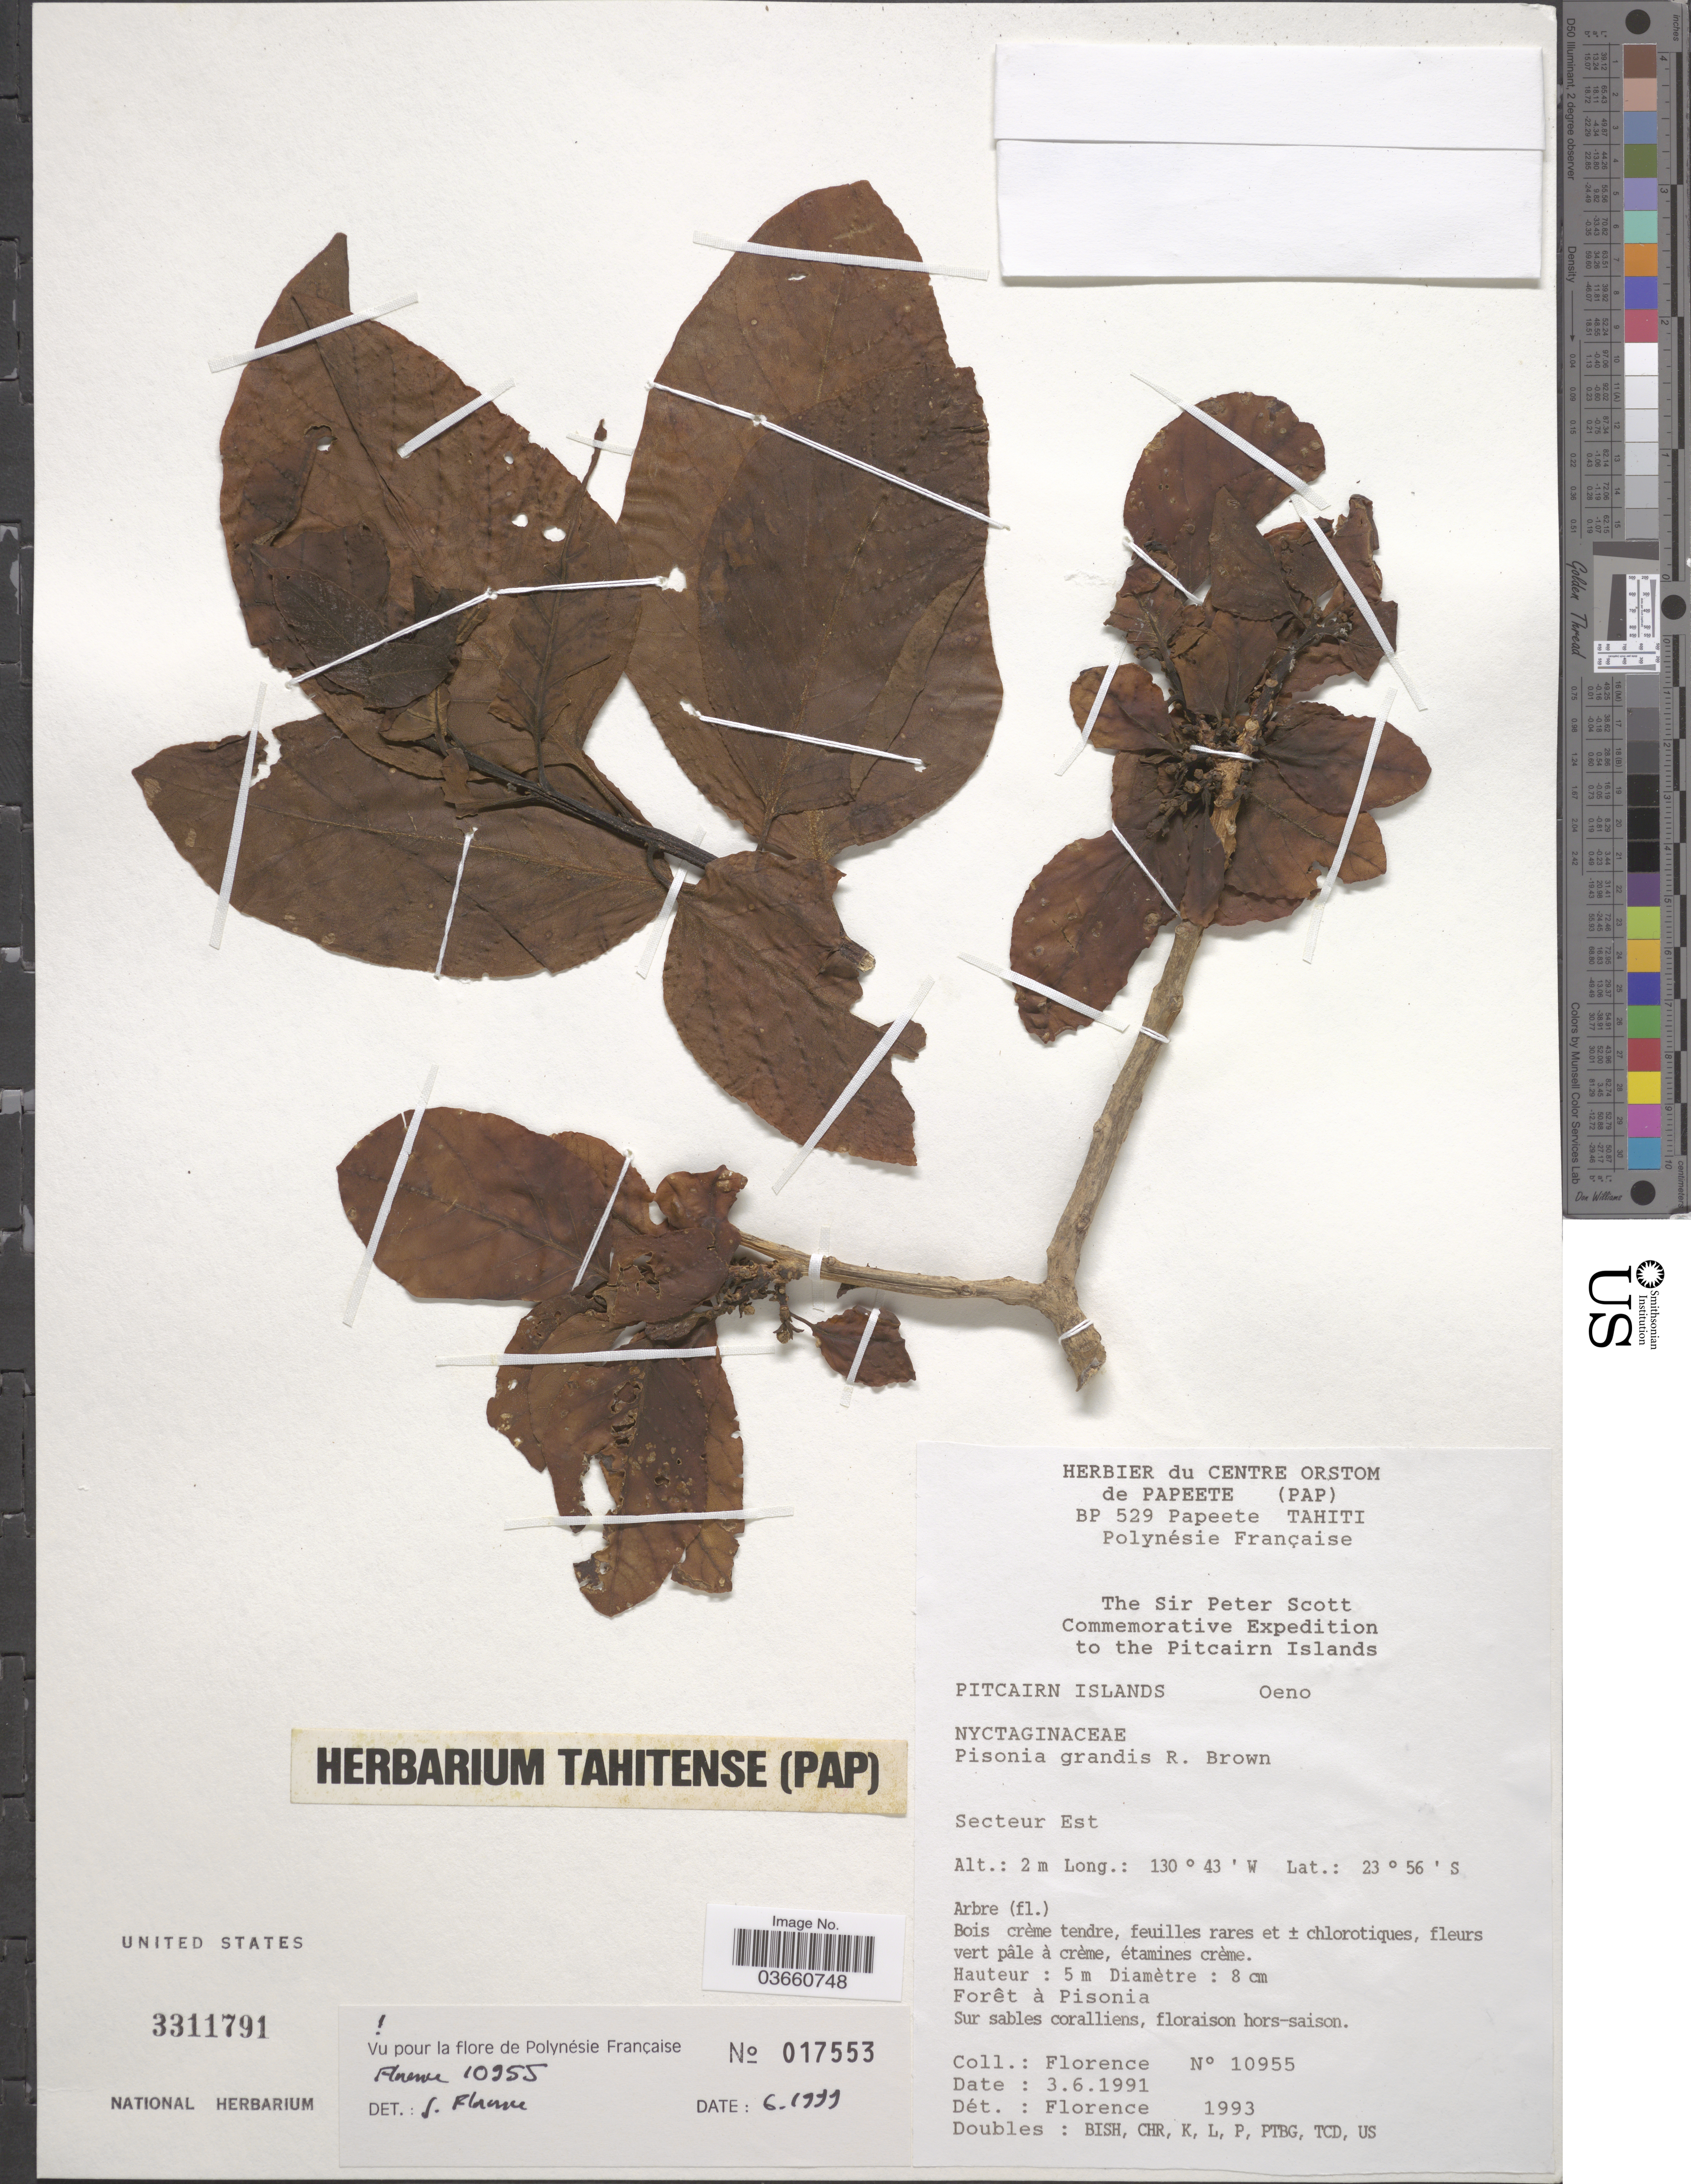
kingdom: Plantae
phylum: Tracheophyta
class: Magnoliopsida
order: Caryophyllales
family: Nyctaginaceae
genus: Pisonia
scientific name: Pisonia grandis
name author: R. Br.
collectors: -. Florence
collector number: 10955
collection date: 1991-06-03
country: Pitcairn Islands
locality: Oeno. Secteur Est.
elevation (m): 2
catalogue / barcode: US 3311791